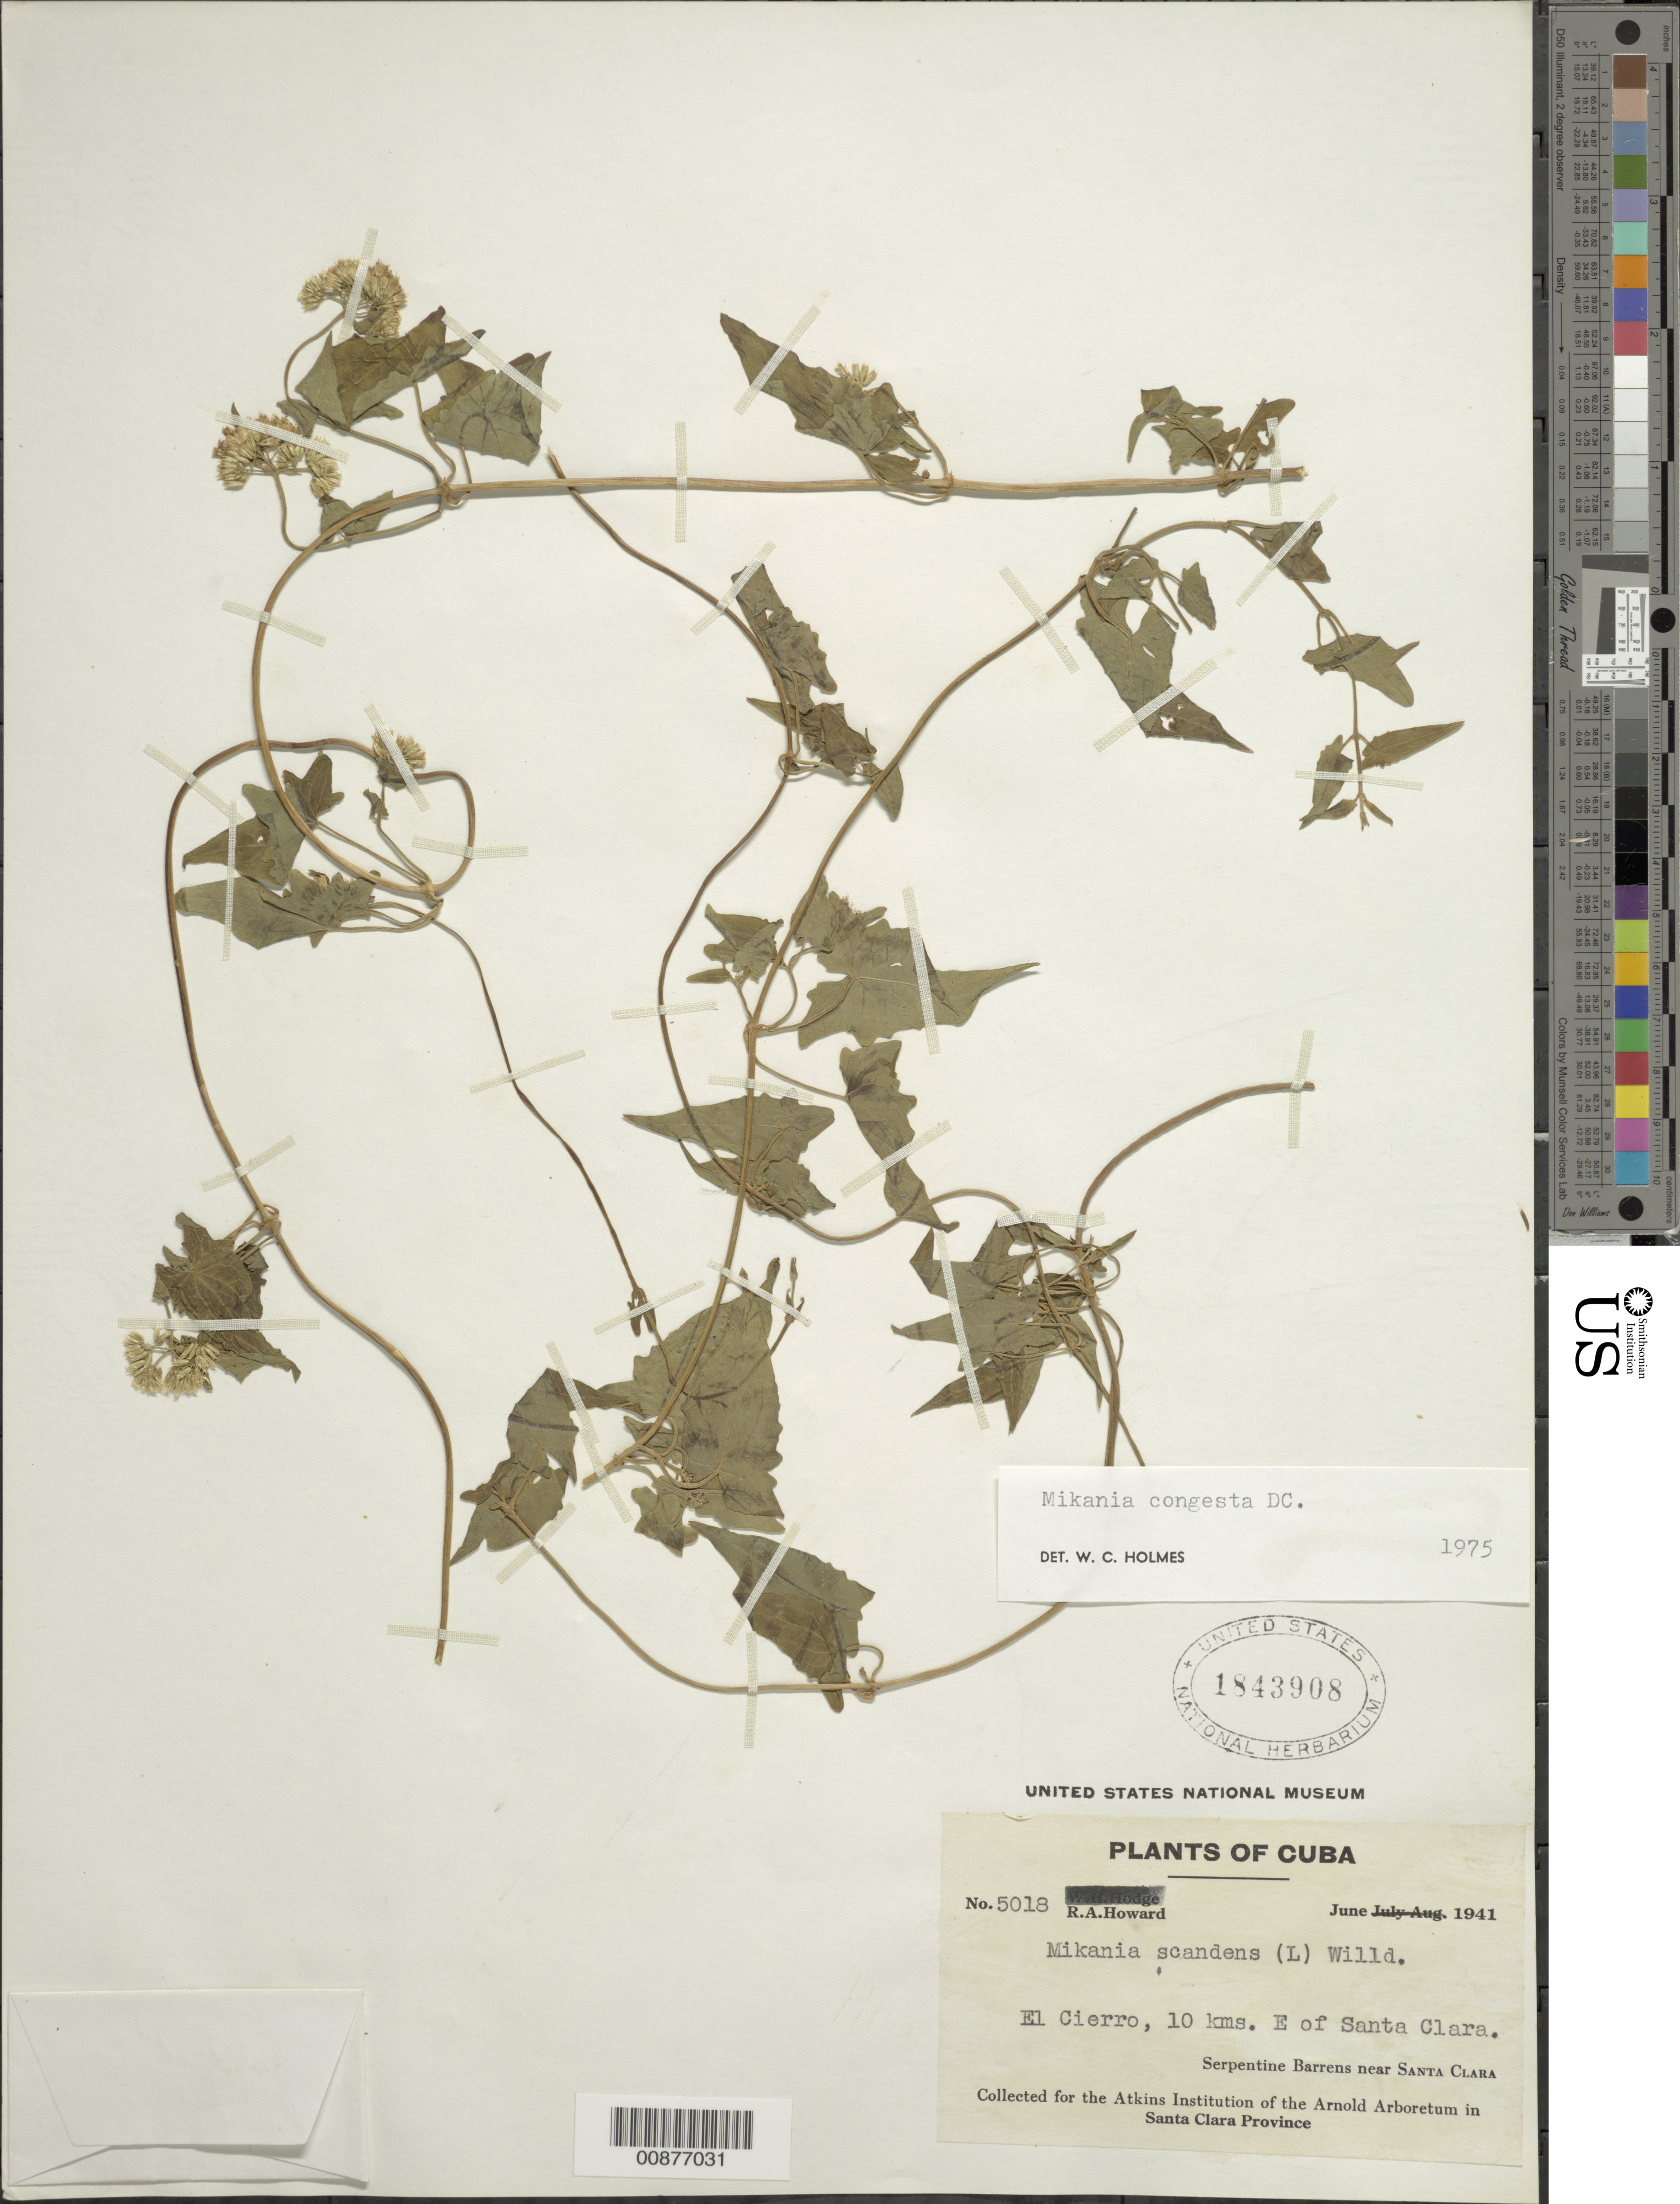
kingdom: Plantae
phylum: Tracheophyta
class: Magnoliopsida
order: Asterales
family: Asteraceae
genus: Mikania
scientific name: Mikania congesta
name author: DC.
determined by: Holmes, Walter C., (BAYLU), Baylor University (UNITED STATES)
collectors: R. A. Howard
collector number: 5018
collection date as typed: Jun 1941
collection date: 1941-06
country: Cuba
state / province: Las Villas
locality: El Cierro, 10 km E of Santa Clara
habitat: Serpentine barrens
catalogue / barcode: US 1843908